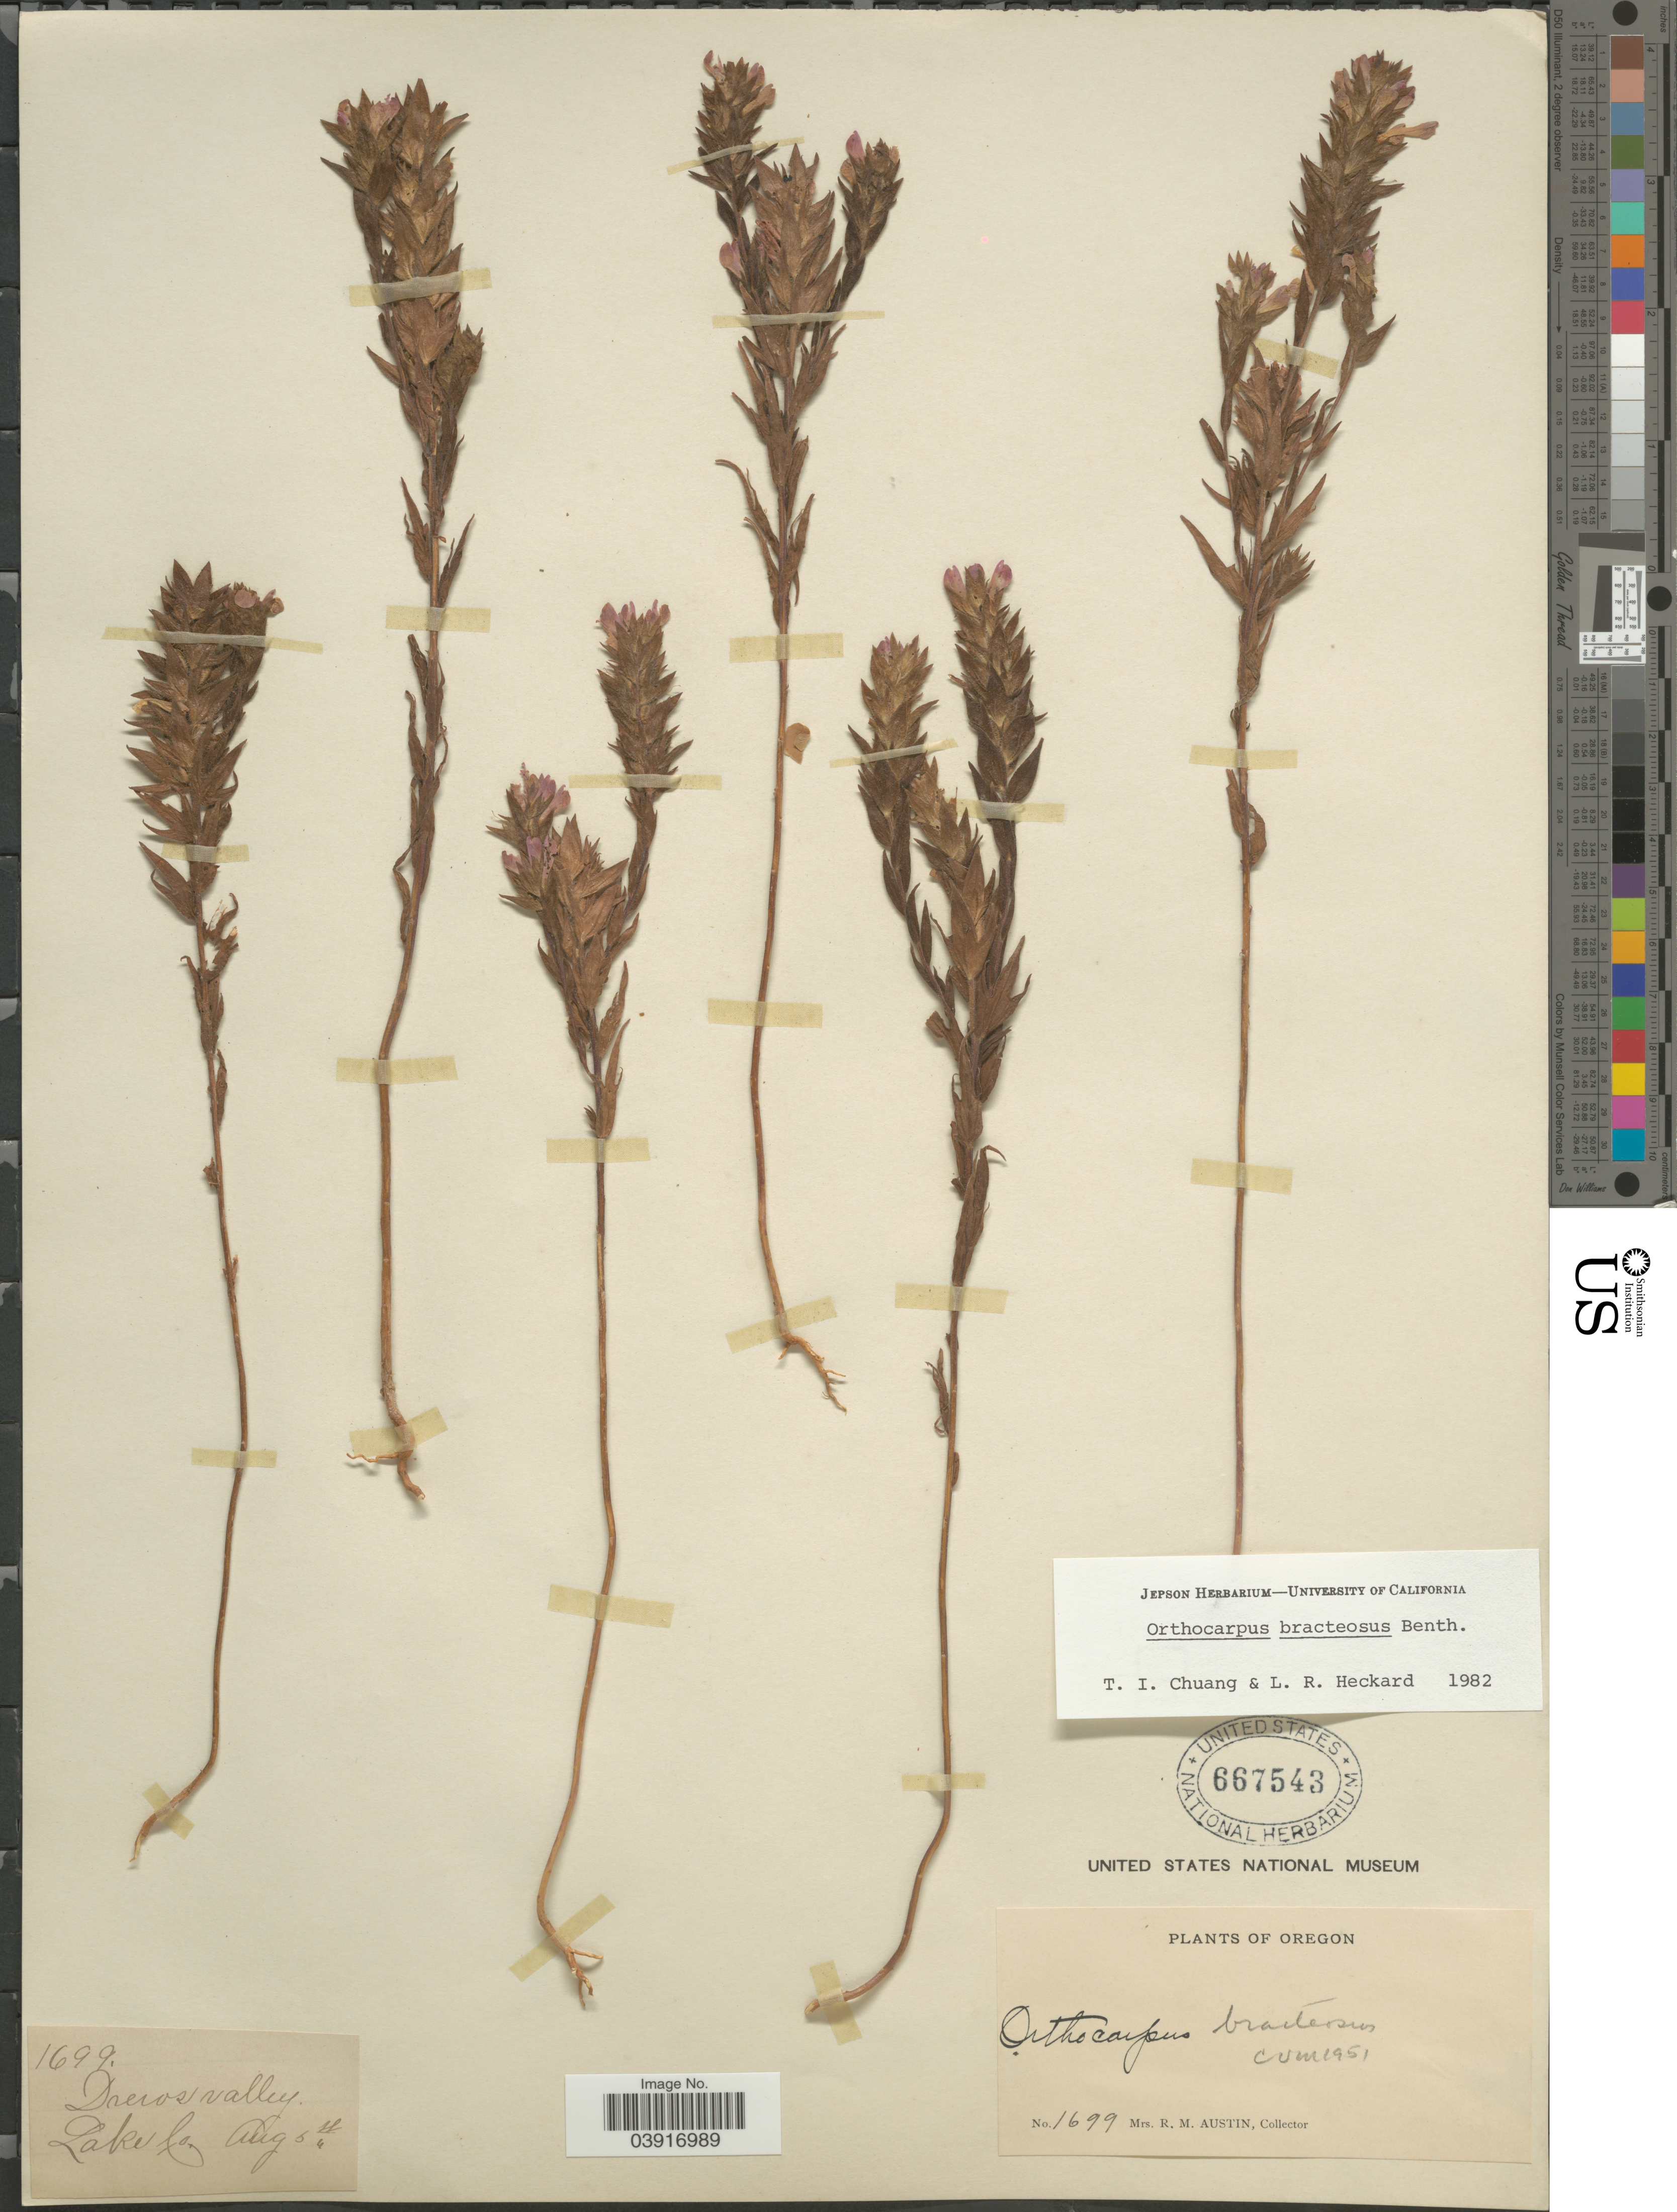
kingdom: Plantae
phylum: Tracheophyta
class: Magnoliopsida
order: Lamiales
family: Orobanchaceae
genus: Orthocarpus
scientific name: Orthocarpus bracteosus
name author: Benth.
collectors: R. Austin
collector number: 1699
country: United States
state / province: Oregon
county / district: Lake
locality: Dreros valley. Lake Co.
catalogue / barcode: US 667543